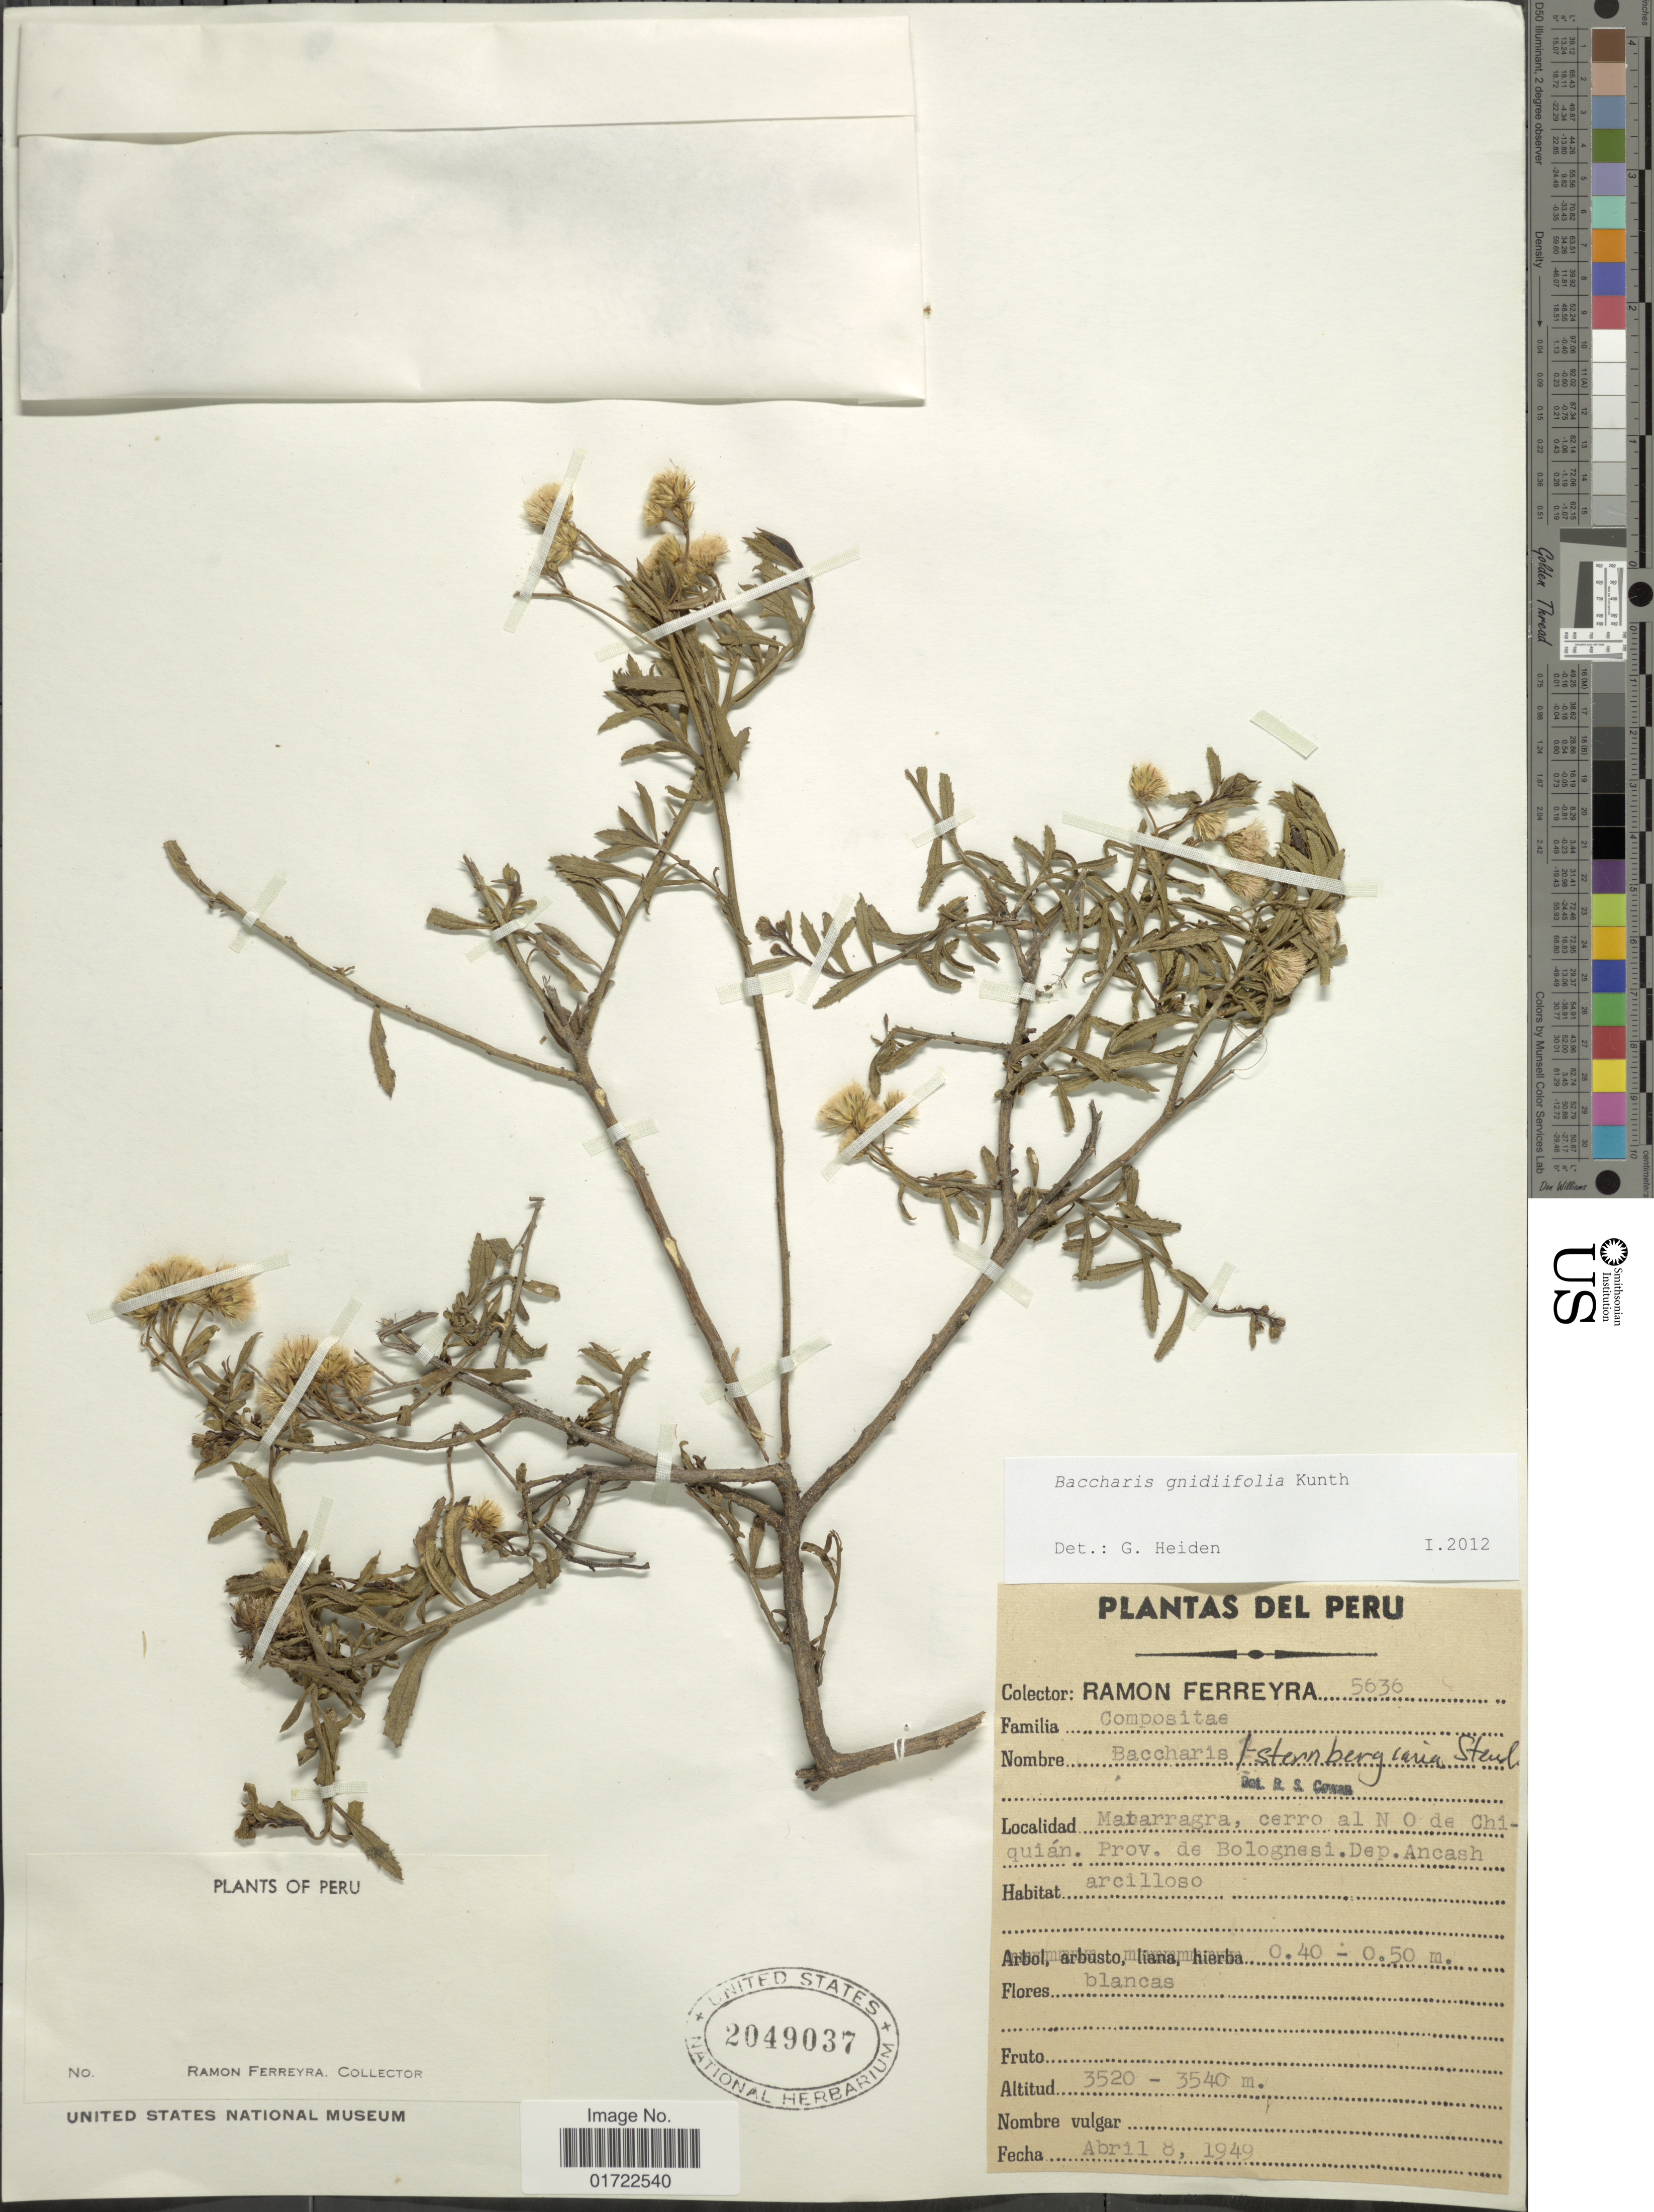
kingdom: Plantae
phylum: Tracheophyta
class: Magnoliopsida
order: Asterales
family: Asteraceae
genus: Baccharis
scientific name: Baccharis gnidiifolia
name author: Kunth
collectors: R. A. Ferreyra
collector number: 5636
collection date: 1949-04-08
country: Peru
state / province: Ancash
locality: Matarragra, cerro al N O de Chiquian, Prov. de Bolognesi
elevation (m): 3520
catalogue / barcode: US 2049037